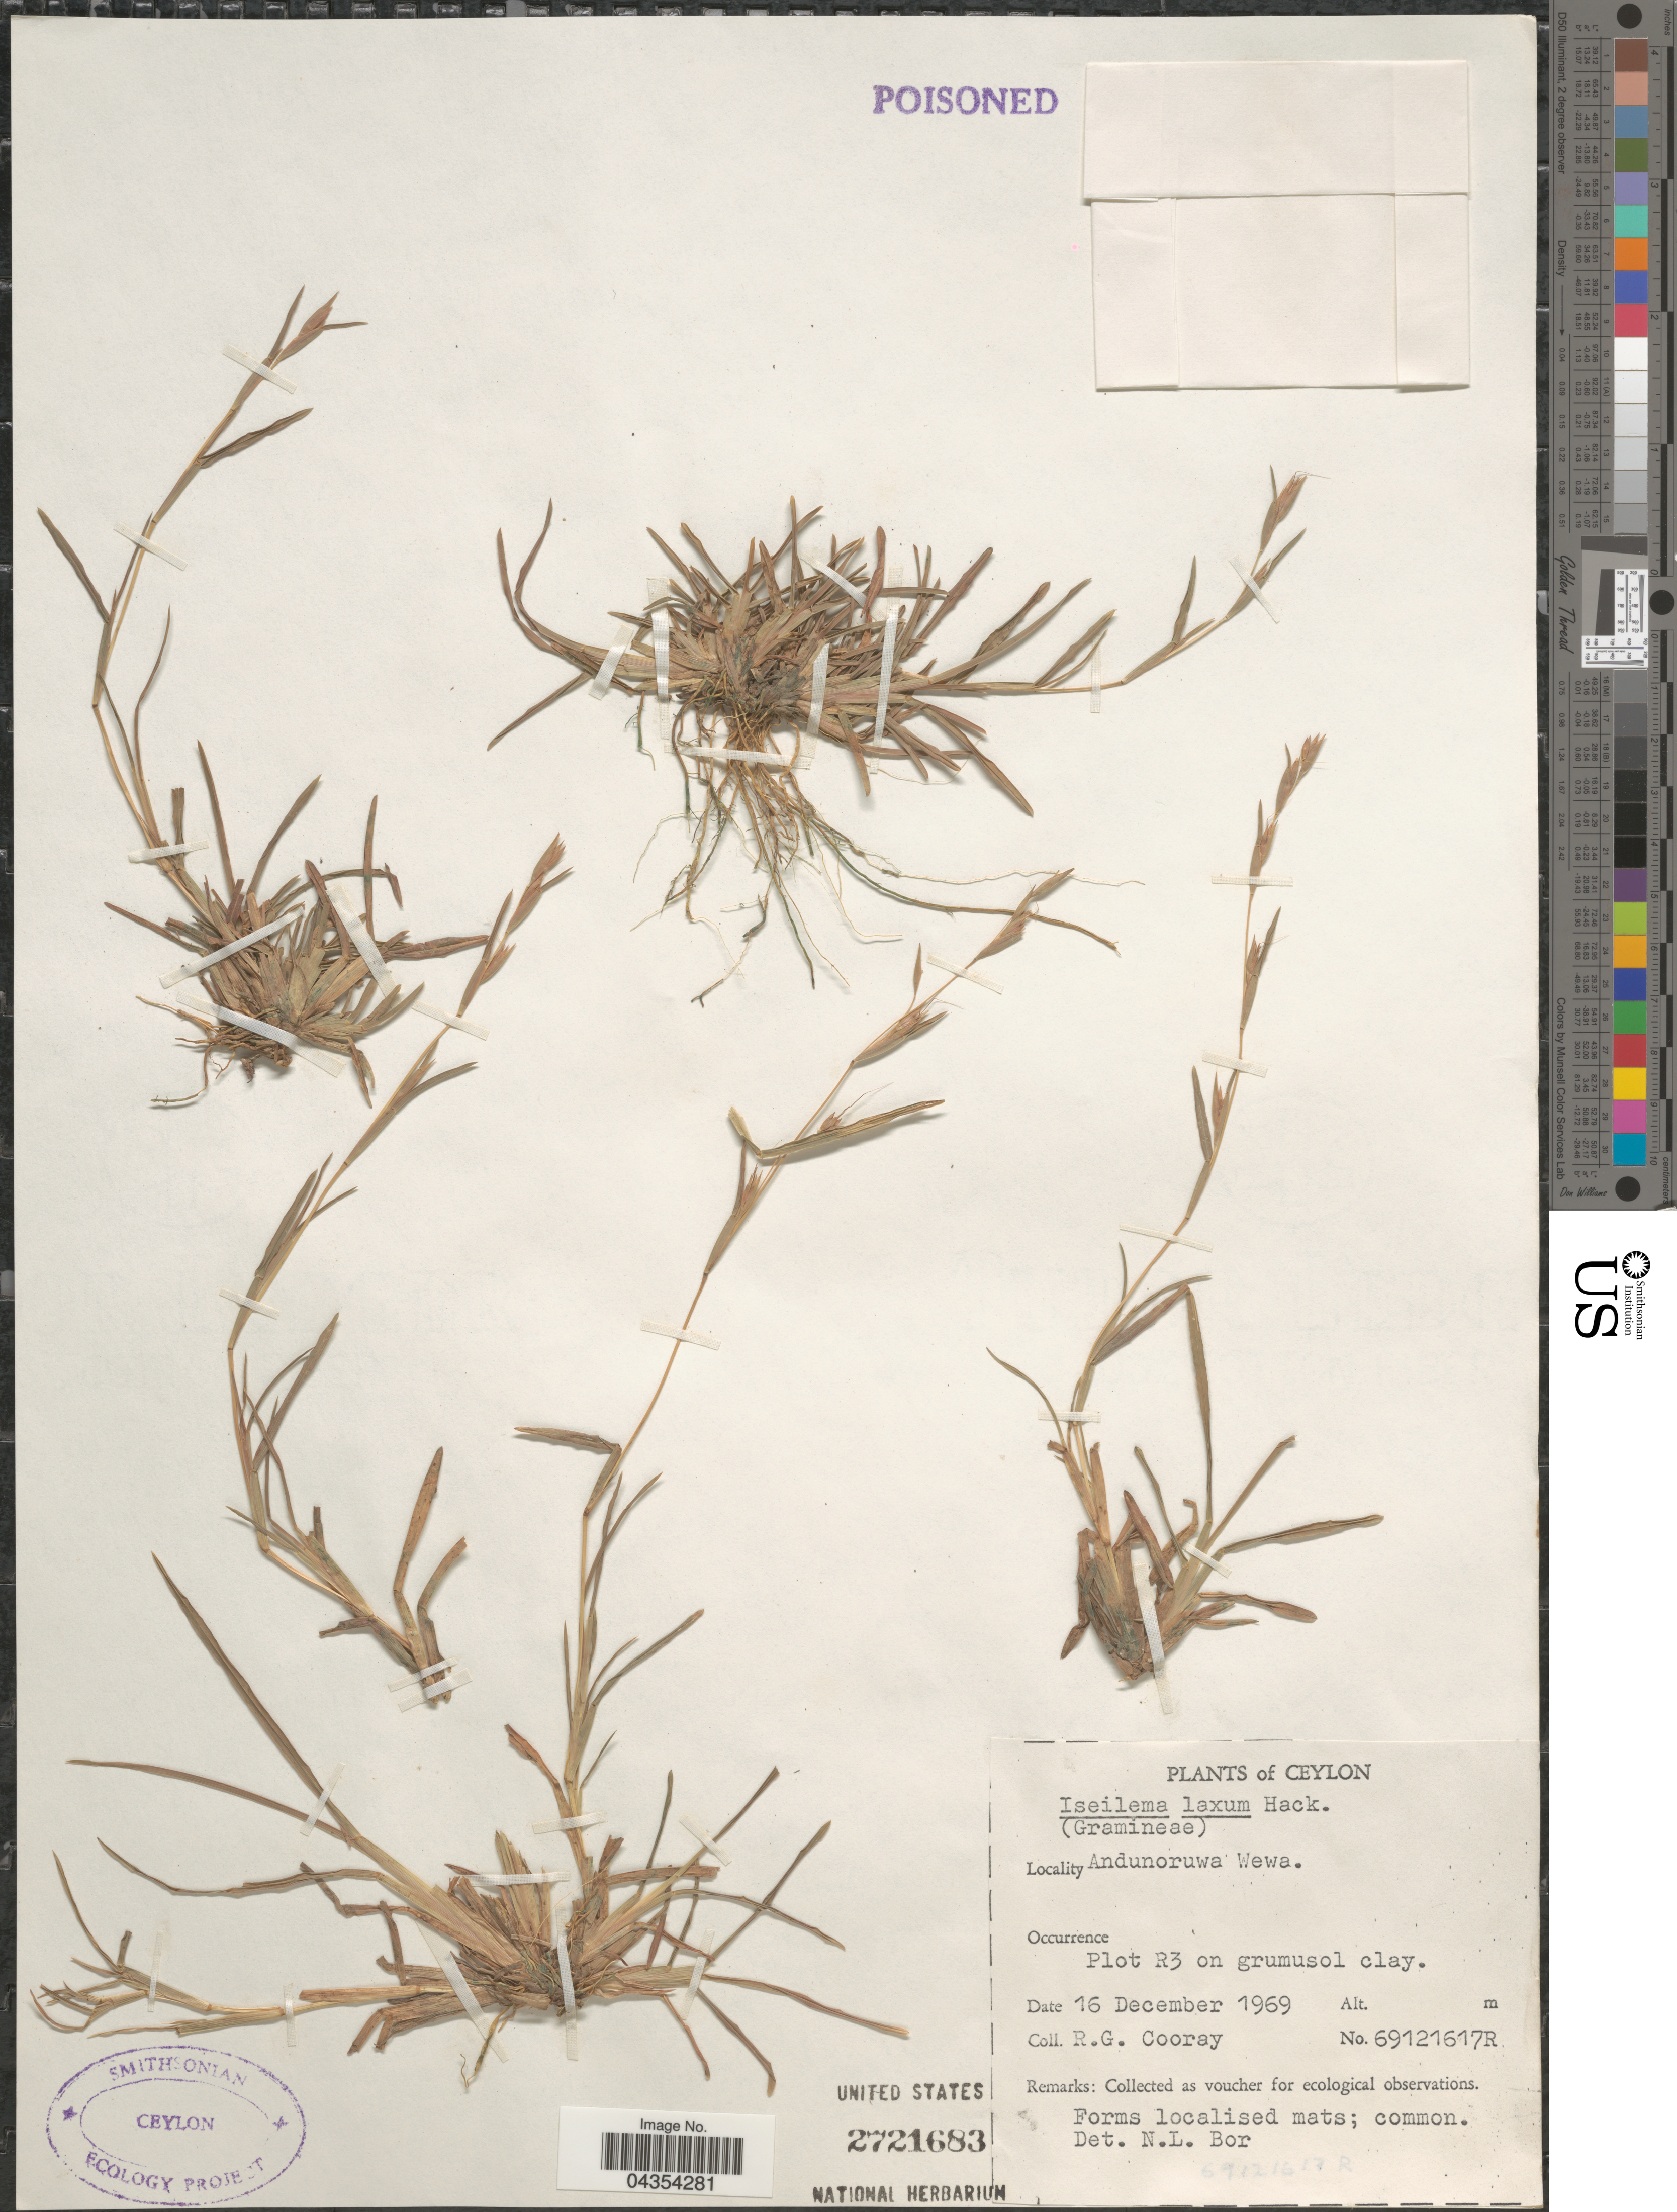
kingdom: Plantae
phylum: Tracheophyta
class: Liliopsida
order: Poales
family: Poaceae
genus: Iseilema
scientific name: Iseilema jainiana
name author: P. Umam. & P. Daniel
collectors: R. Cooray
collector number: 69121617R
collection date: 1969-12-16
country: Sri Lanka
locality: Ceylon. Andunoruwa Wewa. Plot R3 on grumusol clay.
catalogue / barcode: US 2721683